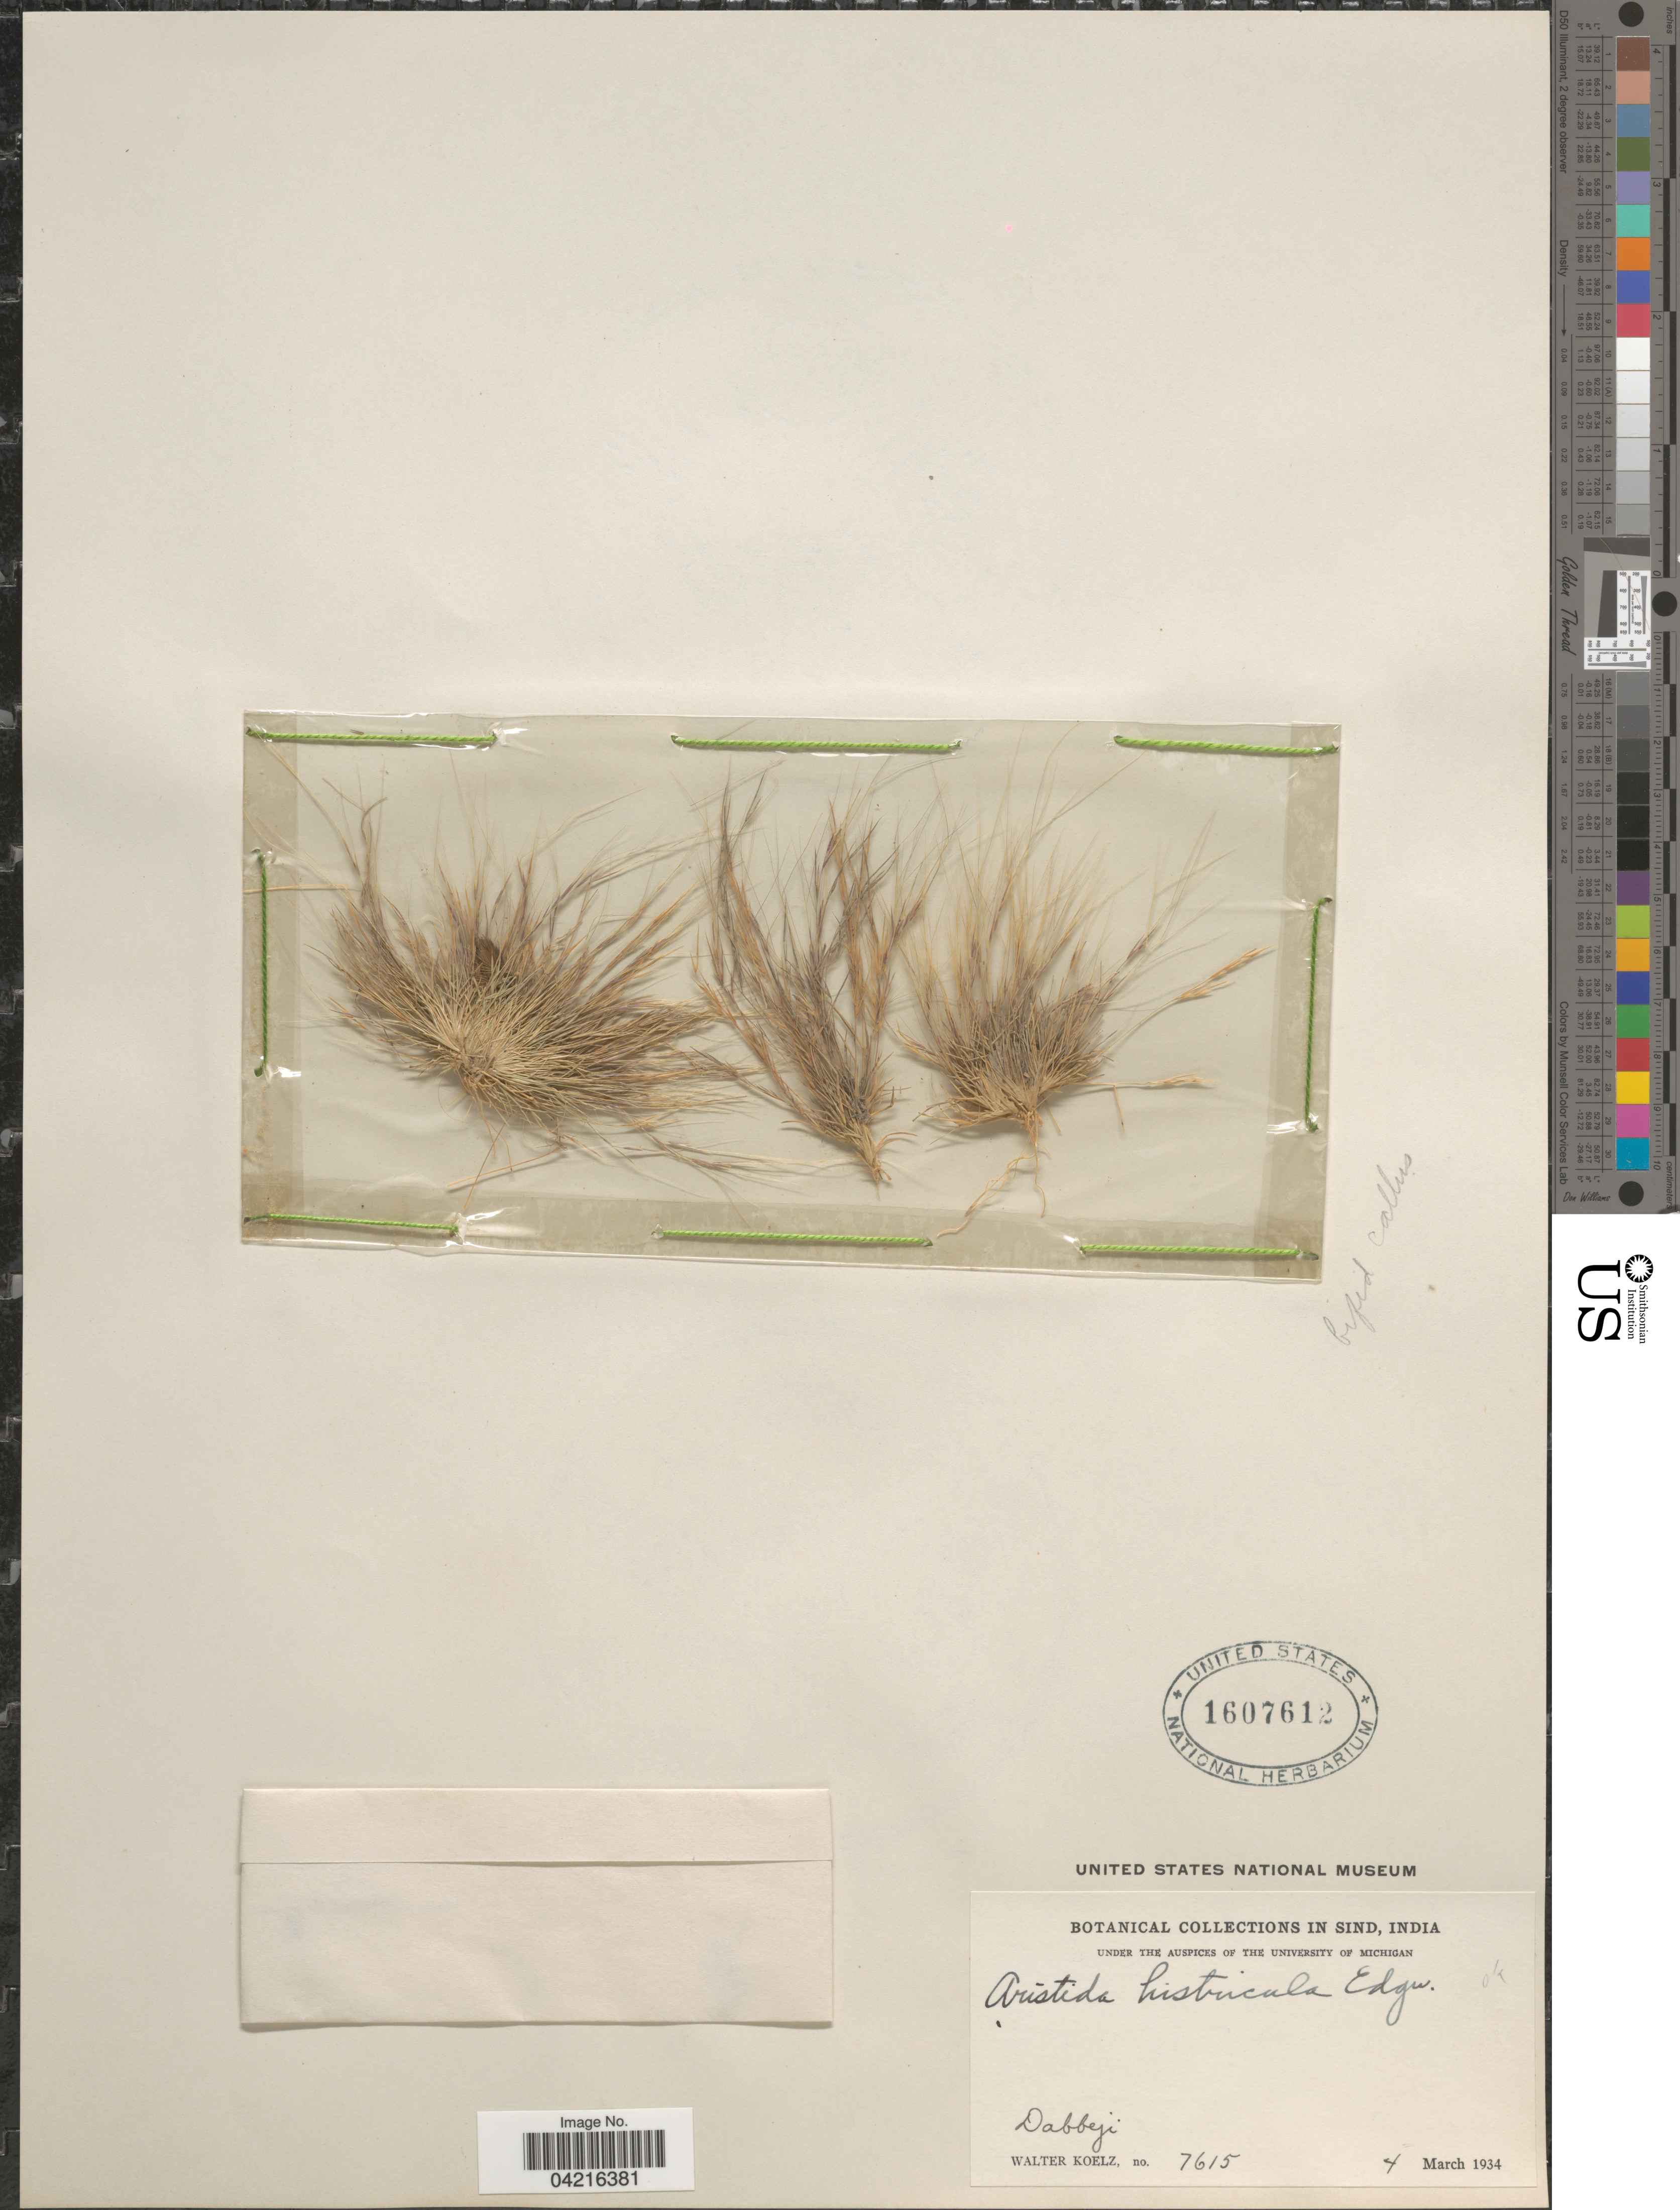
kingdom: Plantae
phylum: Tracheophyta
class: Liliopsida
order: Poales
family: Poaceae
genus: Aristida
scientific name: Aristida hystricula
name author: Edgew.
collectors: W. N. Koelz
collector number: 7615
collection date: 1934-03-04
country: Pakistan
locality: Sind. Dabbeji.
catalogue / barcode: US 1607612